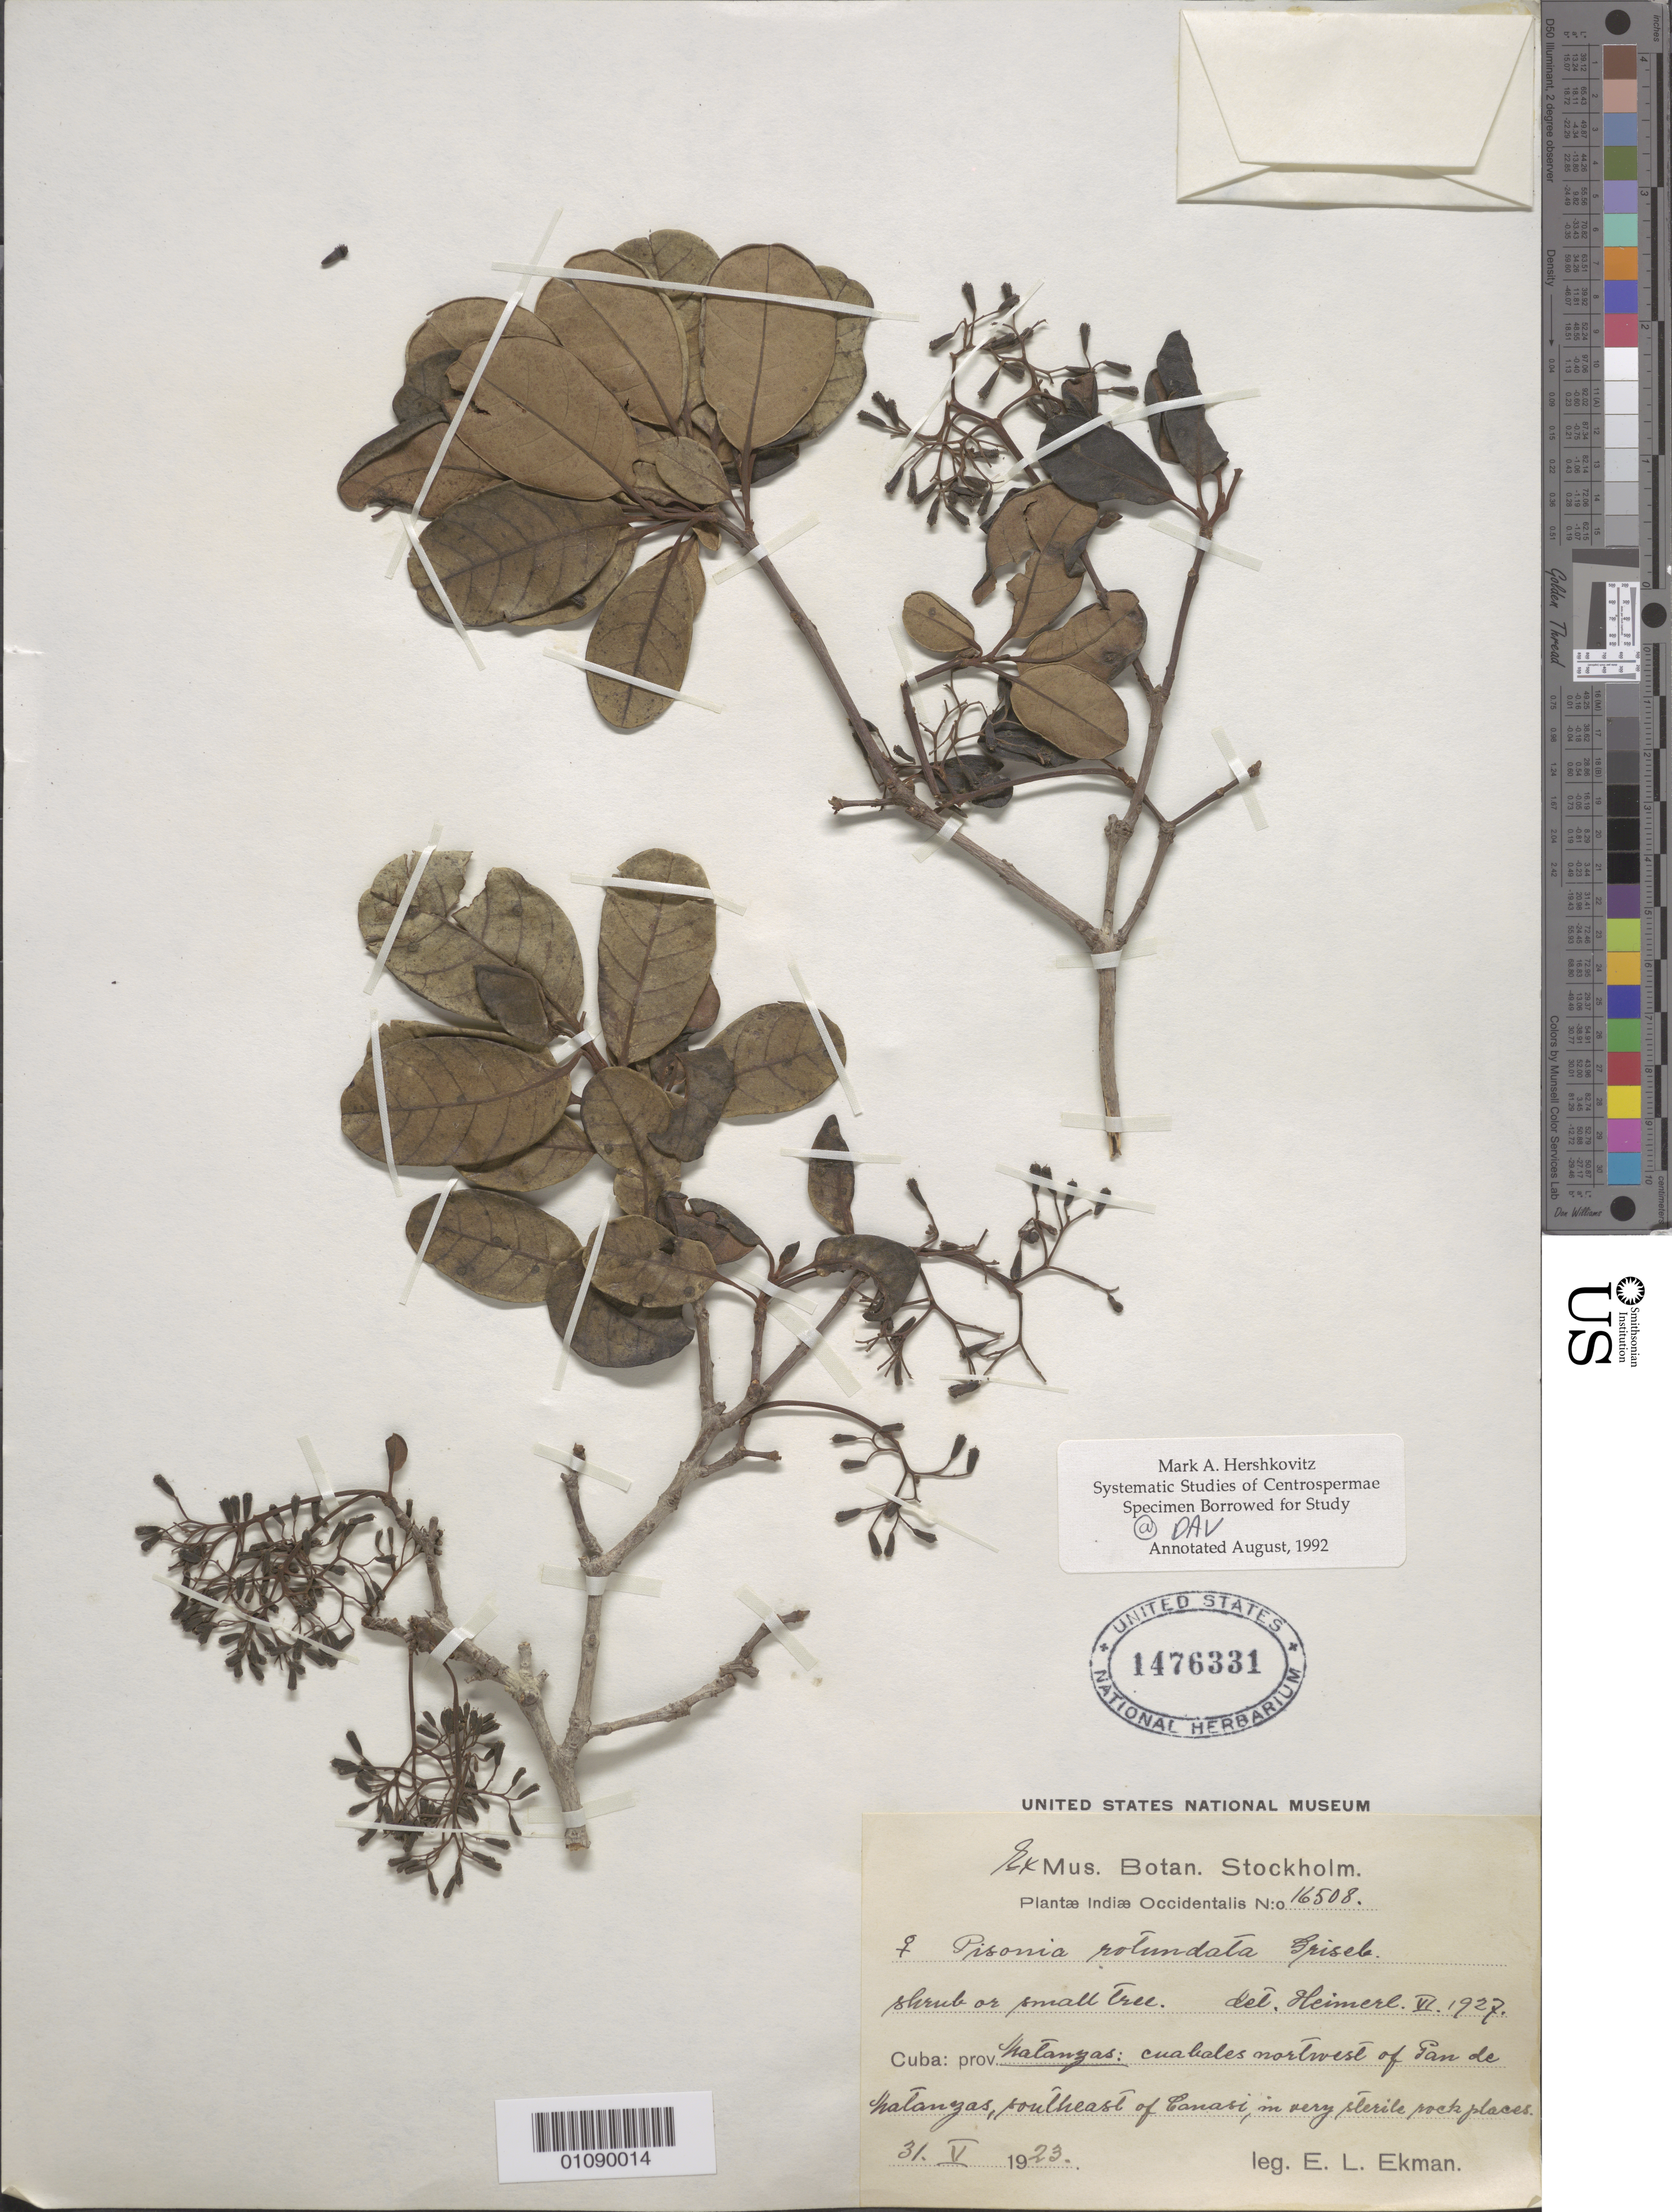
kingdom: Plantae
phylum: Tracheophyta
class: Magnoliopsida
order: Caryophyllales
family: Nyctaginaceae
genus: Pisonia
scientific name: Pisonia rotundata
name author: Griseb.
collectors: E. L. Ekman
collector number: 16508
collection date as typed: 31 May 1923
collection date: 1923-05-31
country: Cuba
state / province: Matanzas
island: Cuba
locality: Matanzas: cuabales NW of San de Matanzas, SE of Canari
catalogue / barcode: US 1476331